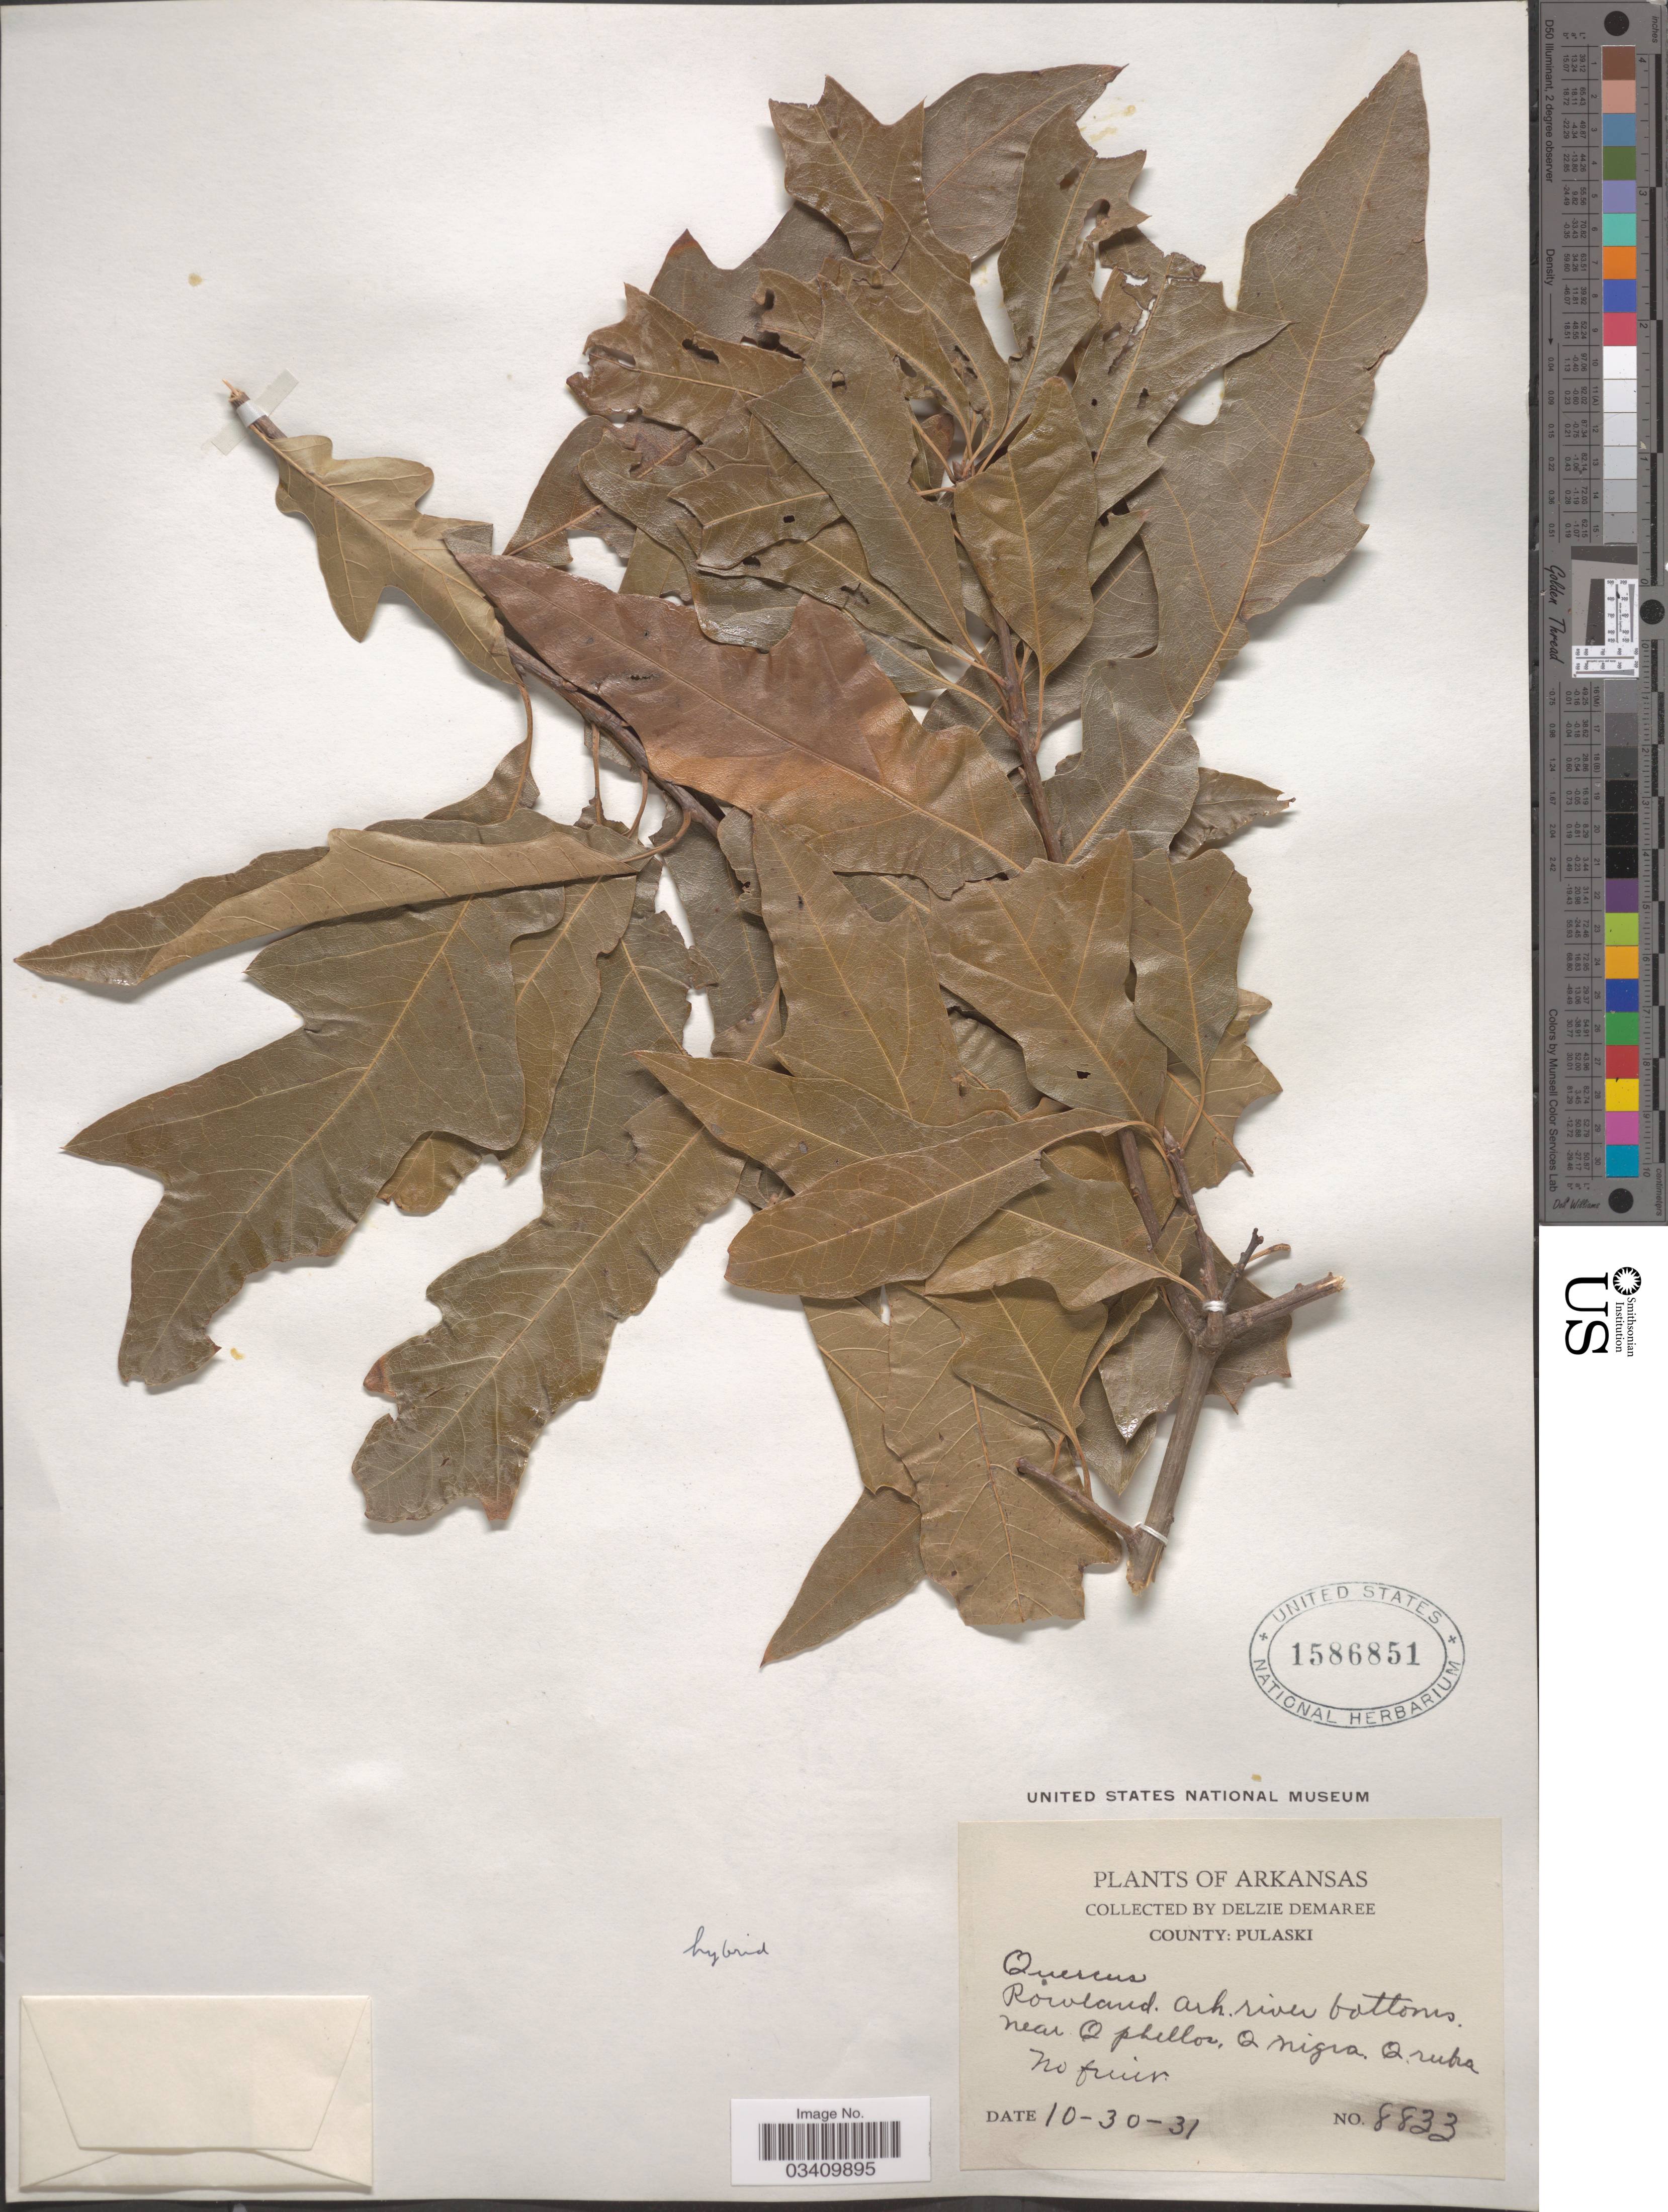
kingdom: Plantae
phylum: Tracheophyta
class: Magnoliopsida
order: Fagales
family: Fagaceae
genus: Quercus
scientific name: Quercus sp.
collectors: D. Demaree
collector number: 8833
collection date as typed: Transcribed d/m/y: 30/10/31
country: United States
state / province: Arkansas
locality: County: Pulaski. Rowland. Ark. river bottoms.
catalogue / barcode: US 1586851